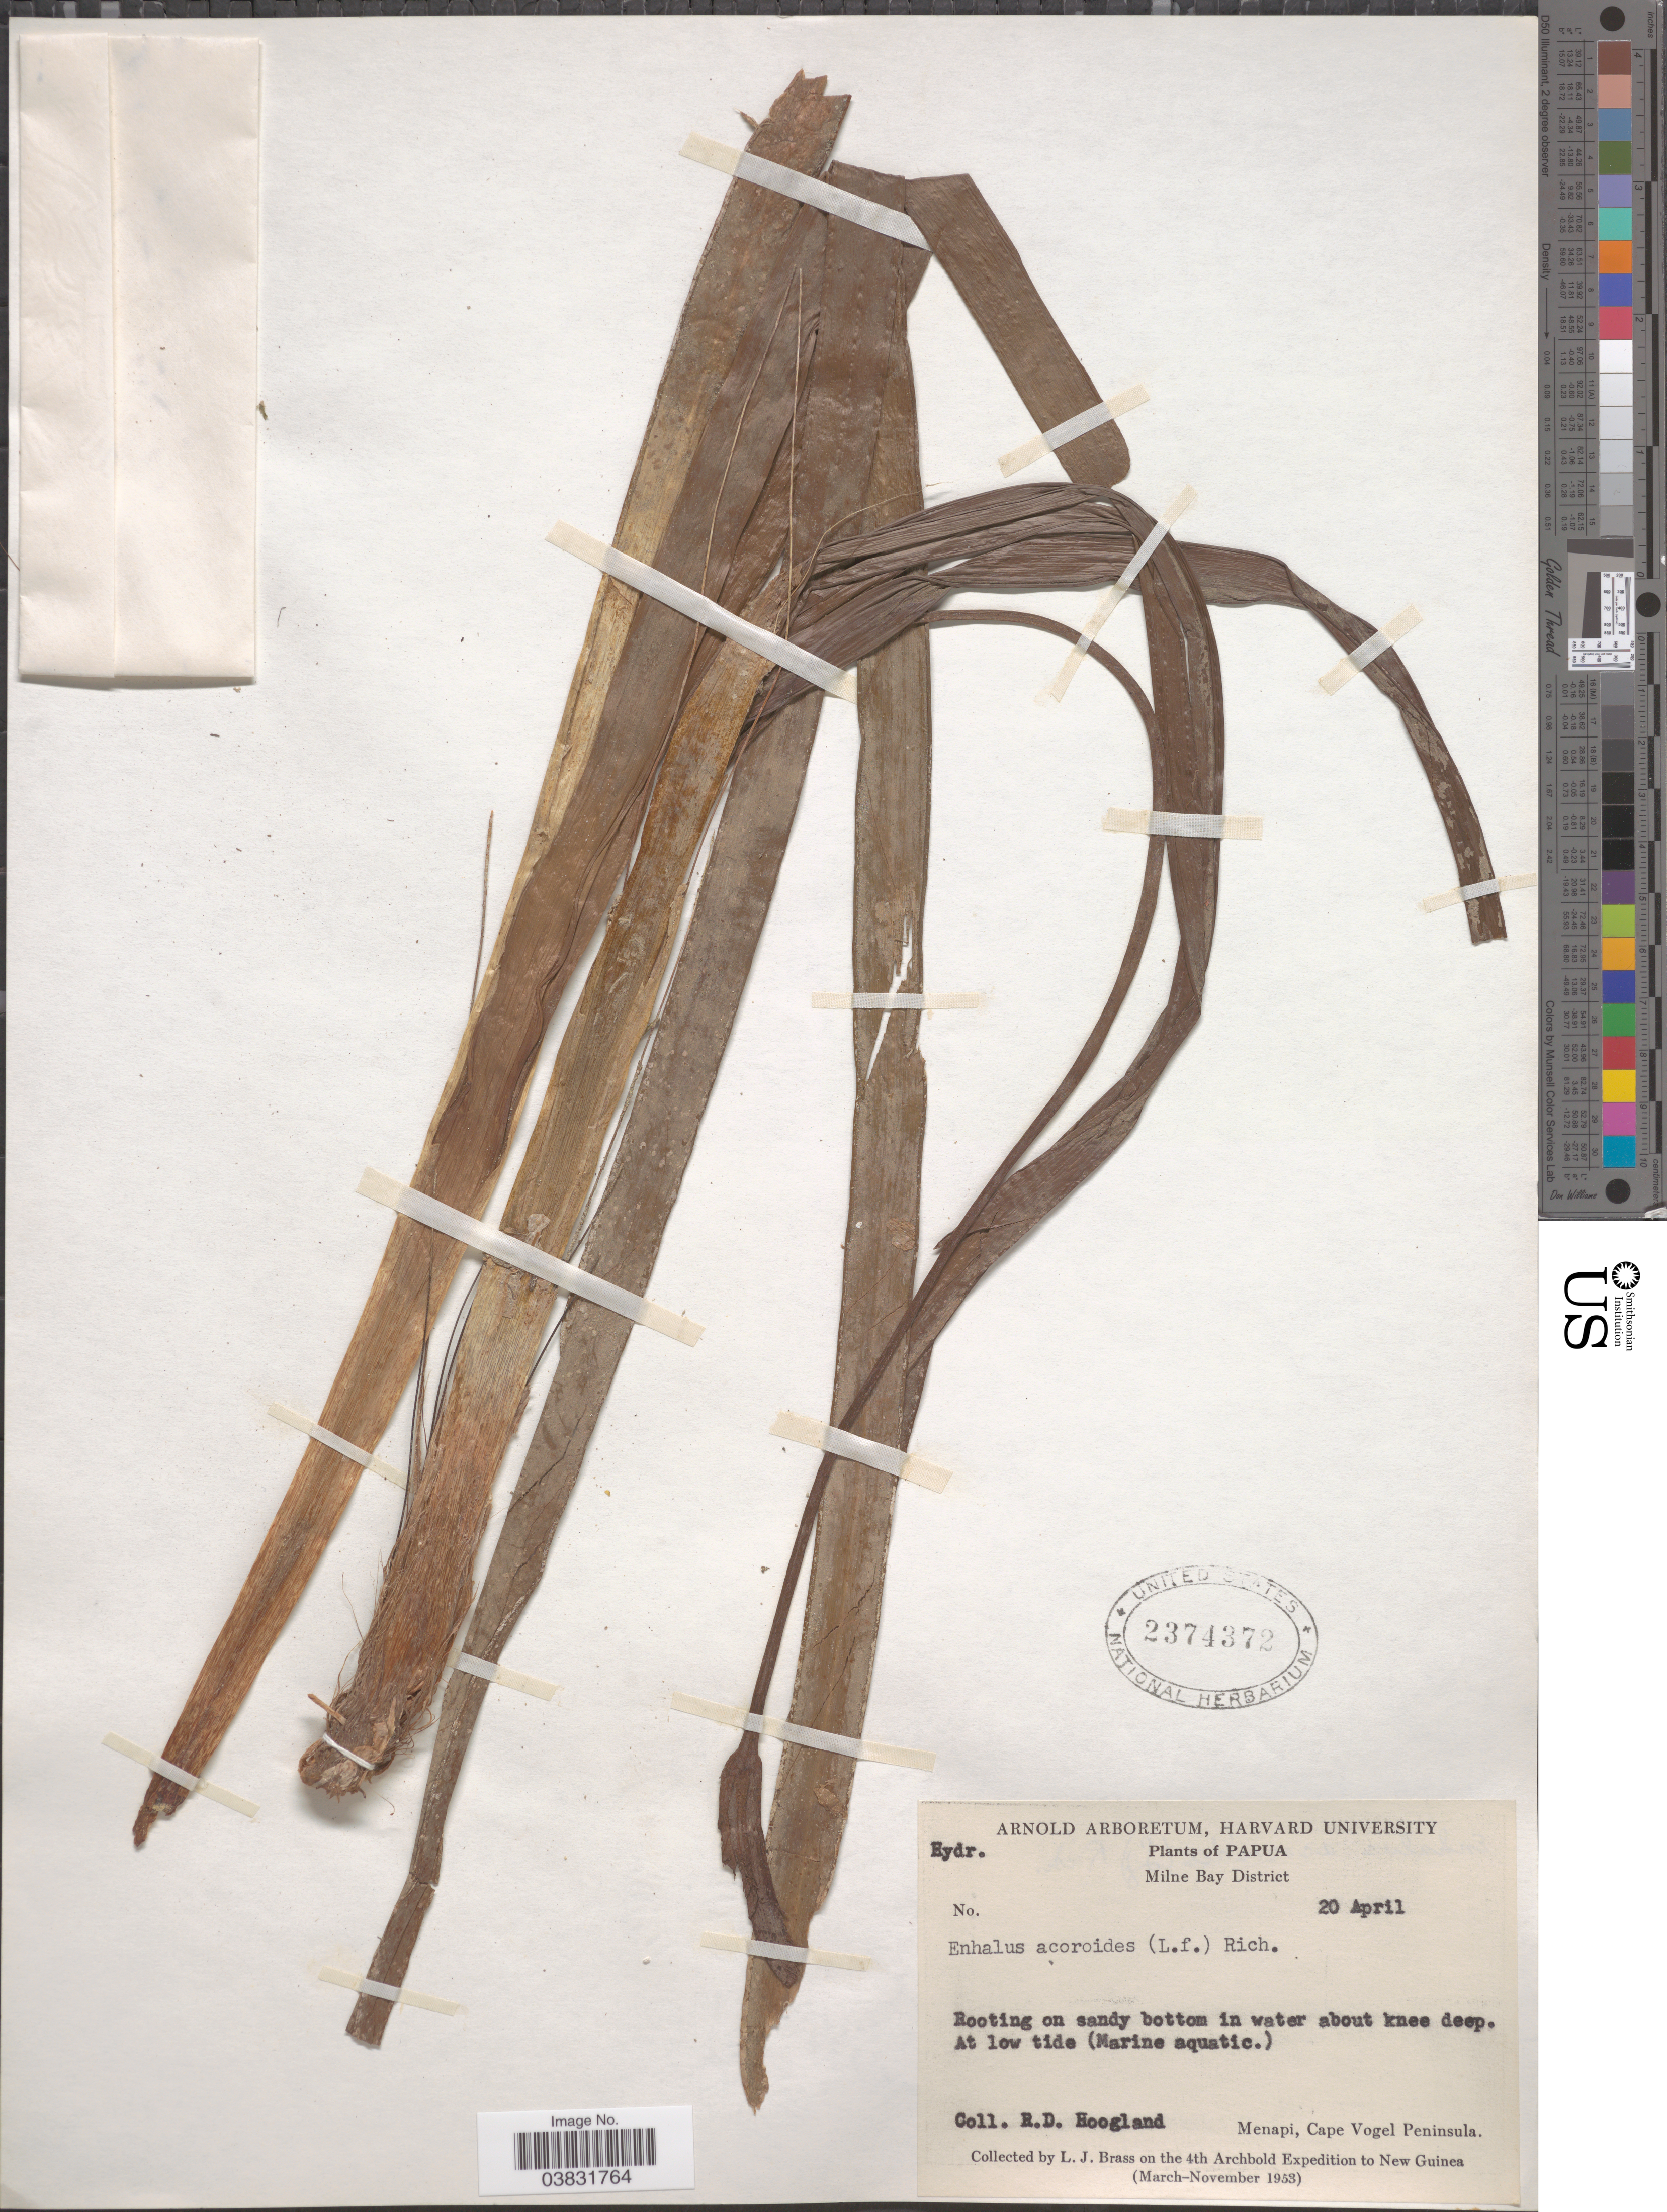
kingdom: Plantae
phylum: Tracheophyta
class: Liliopsida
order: Alismatales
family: Hydrocharitaceae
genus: Enhalus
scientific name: Enhalus acoroides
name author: (L. f.) Royle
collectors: R. D. Hoogland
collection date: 1953-04-20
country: Papua New Guinea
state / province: Milne Bay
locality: Milne Bay District. Menapi, Cape Vogel Peninsula. New Guinea.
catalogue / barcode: US 2374372